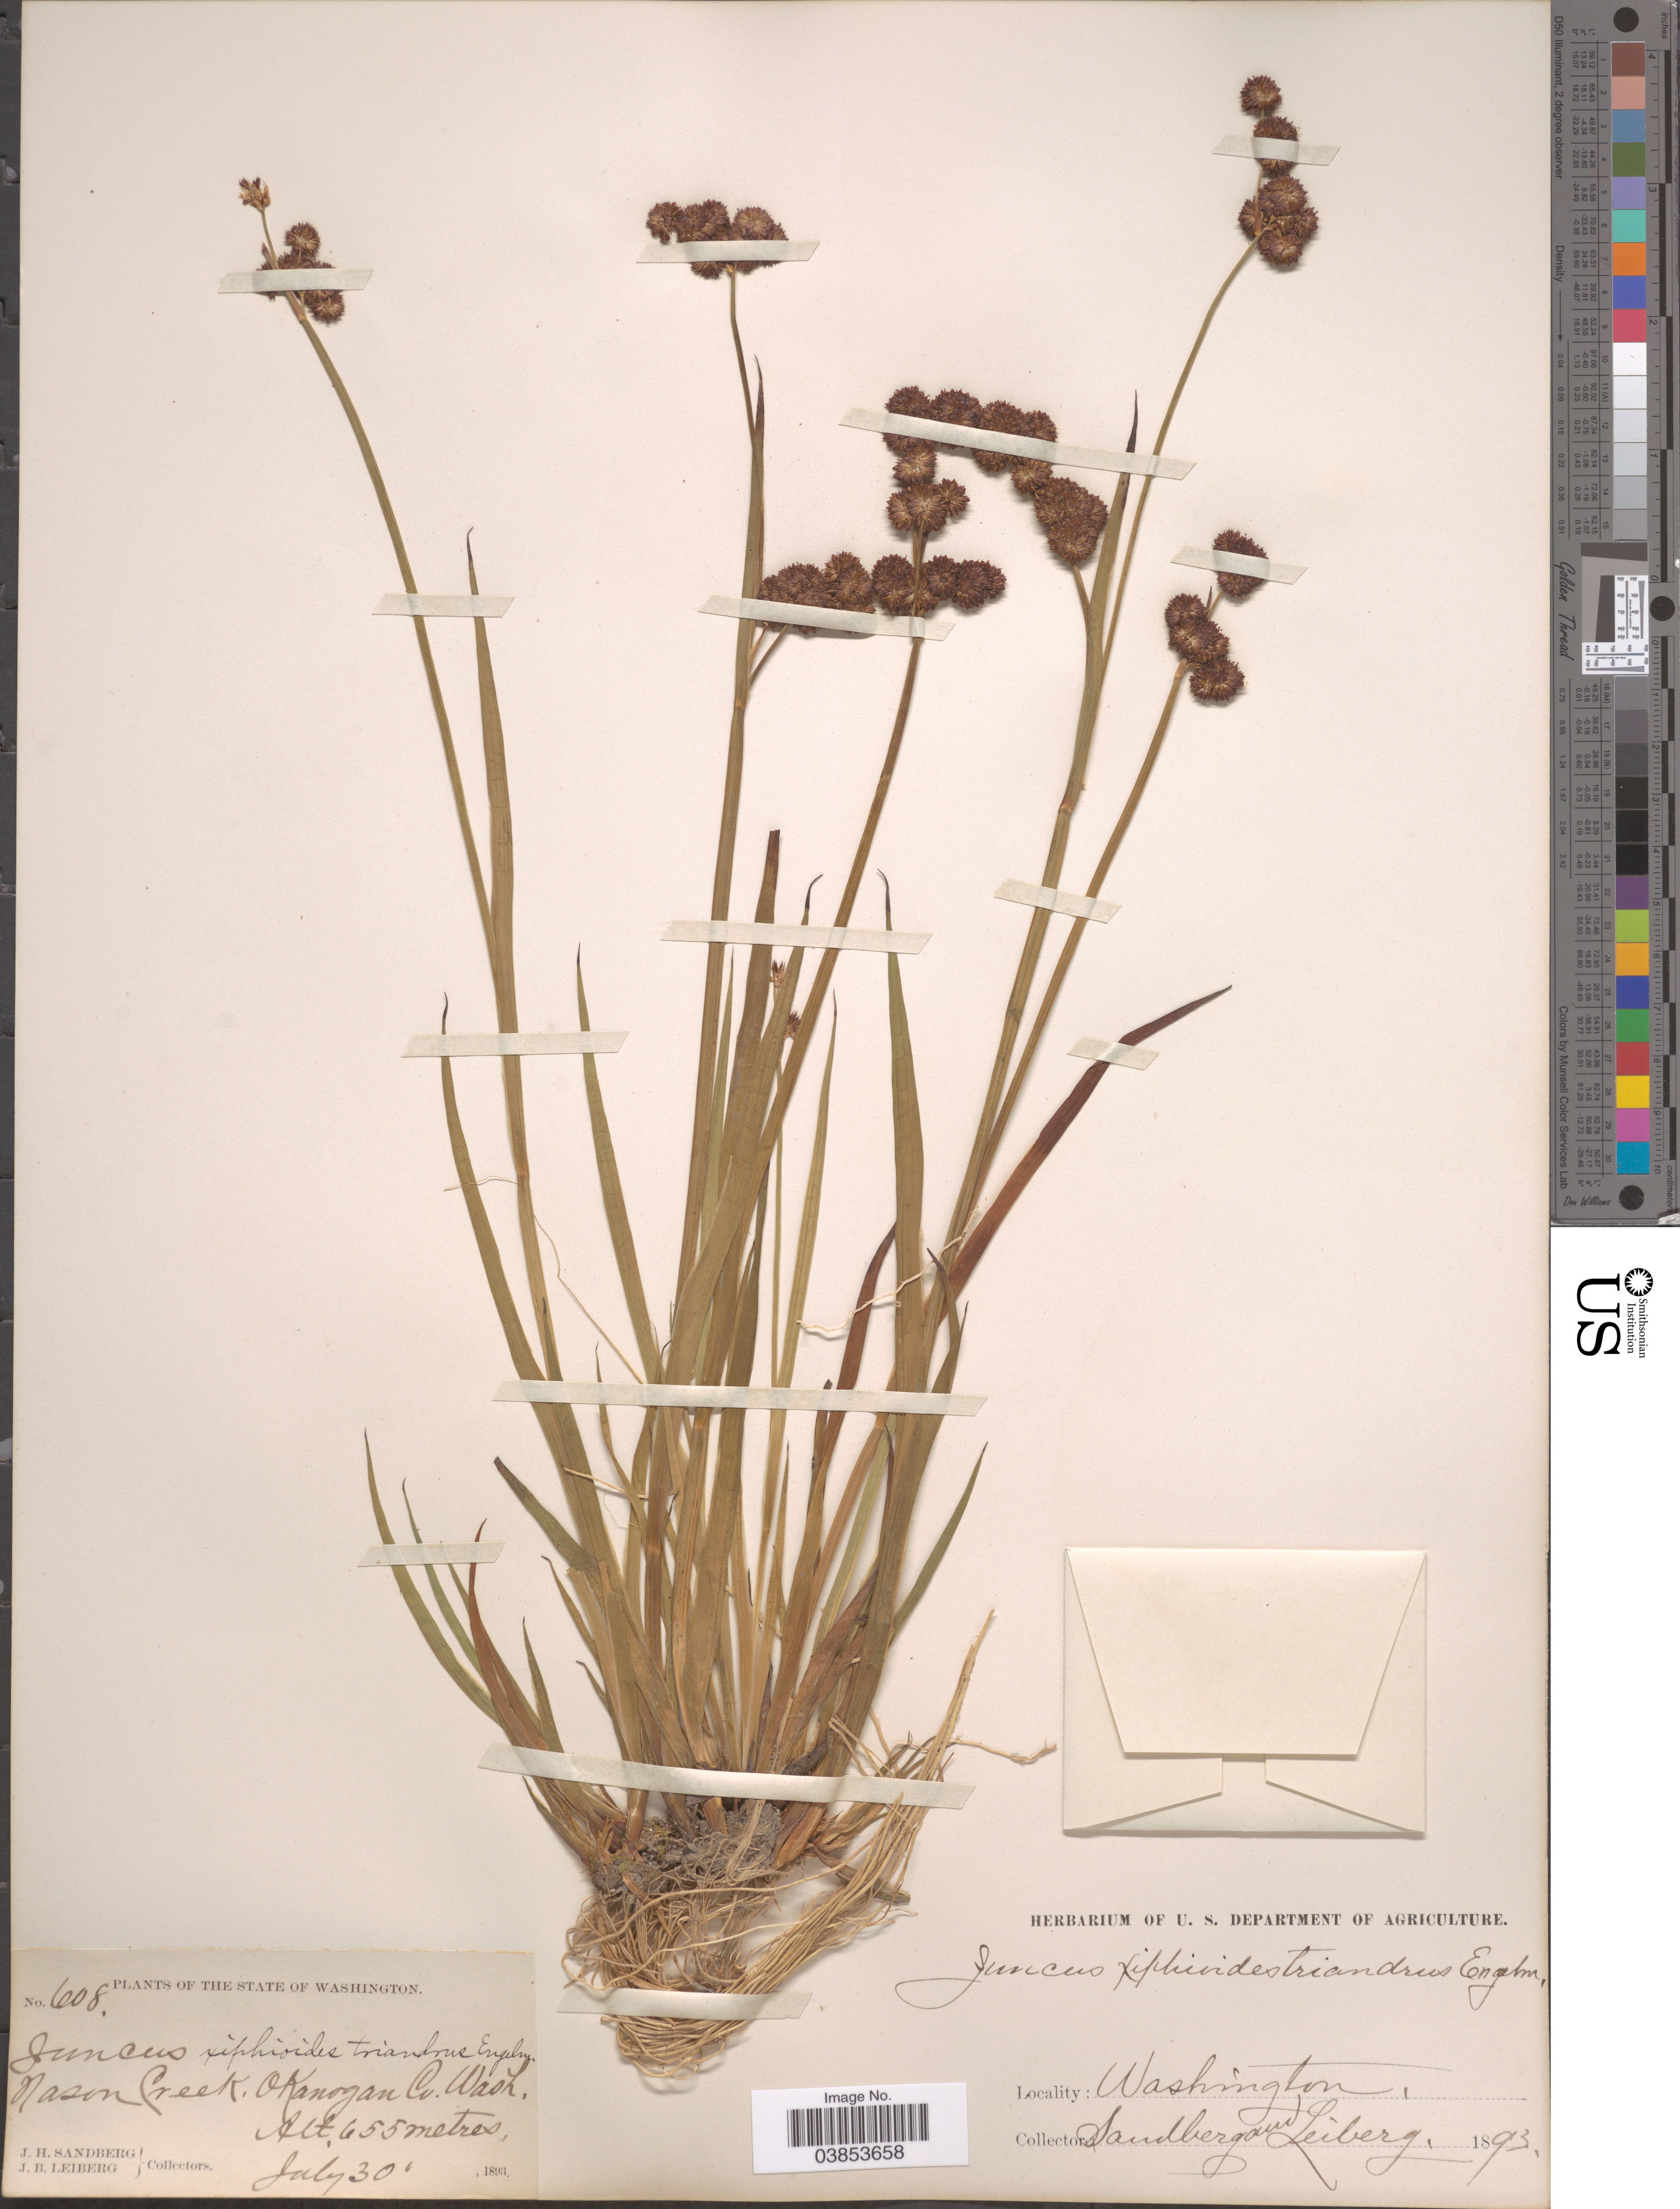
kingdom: Plantae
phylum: Tracheophyta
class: Liliopsida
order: Poales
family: Juncaceae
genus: Juncus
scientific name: Juncus ensifolius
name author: Wikstr.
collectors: J. H. Sandberg & J. B. Leiberg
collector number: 608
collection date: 1893-07-30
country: United States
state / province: Washington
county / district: Okanogan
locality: Nason Creek, Okanogan Co.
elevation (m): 655